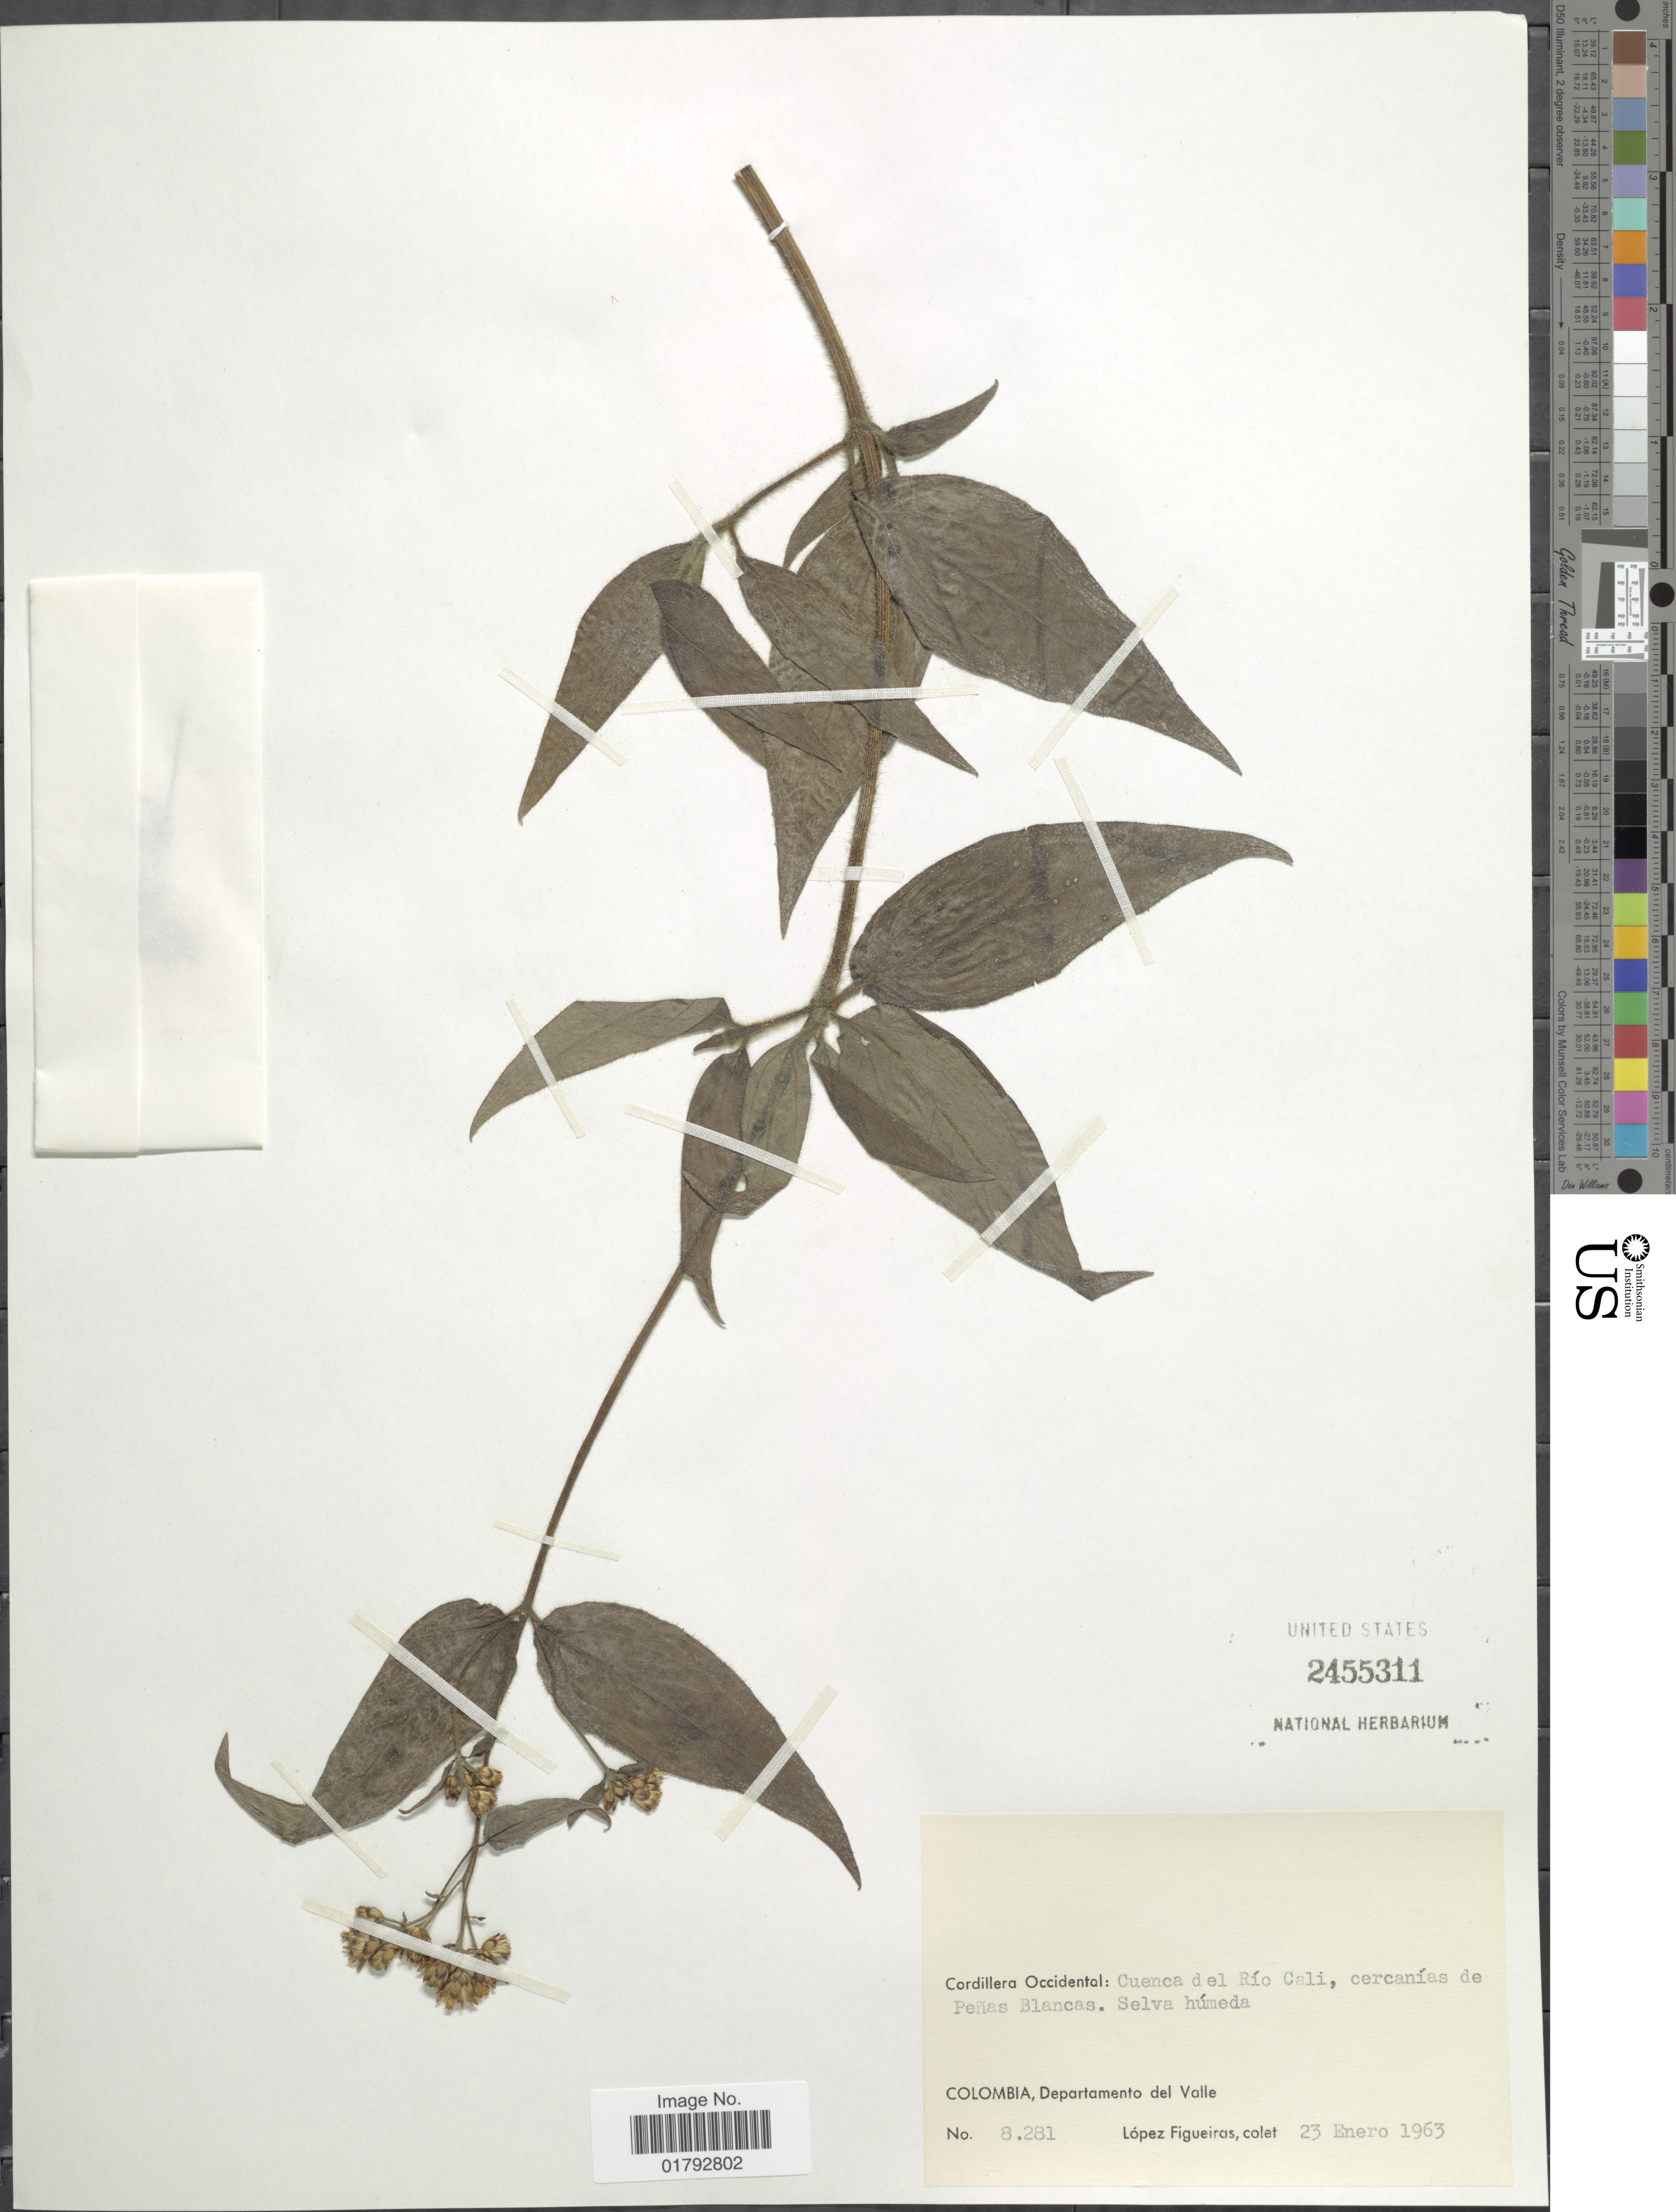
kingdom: Plantae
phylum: Tracheophyta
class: Magnoliopsida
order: Asterales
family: Asteraceae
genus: Alloispermum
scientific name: Alloispermum caracasanum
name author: (Kunth) H. Rob.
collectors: M. López Figueiras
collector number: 8281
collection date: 1963-01-23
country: Colombia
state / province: Valle del Cauca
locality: Cordillera Occidental: Cuenca del Rio Cali, cercanias de Penas Blancas. Selva humeda. Colombia, Departamento del Valle.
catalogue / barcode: US 2455311